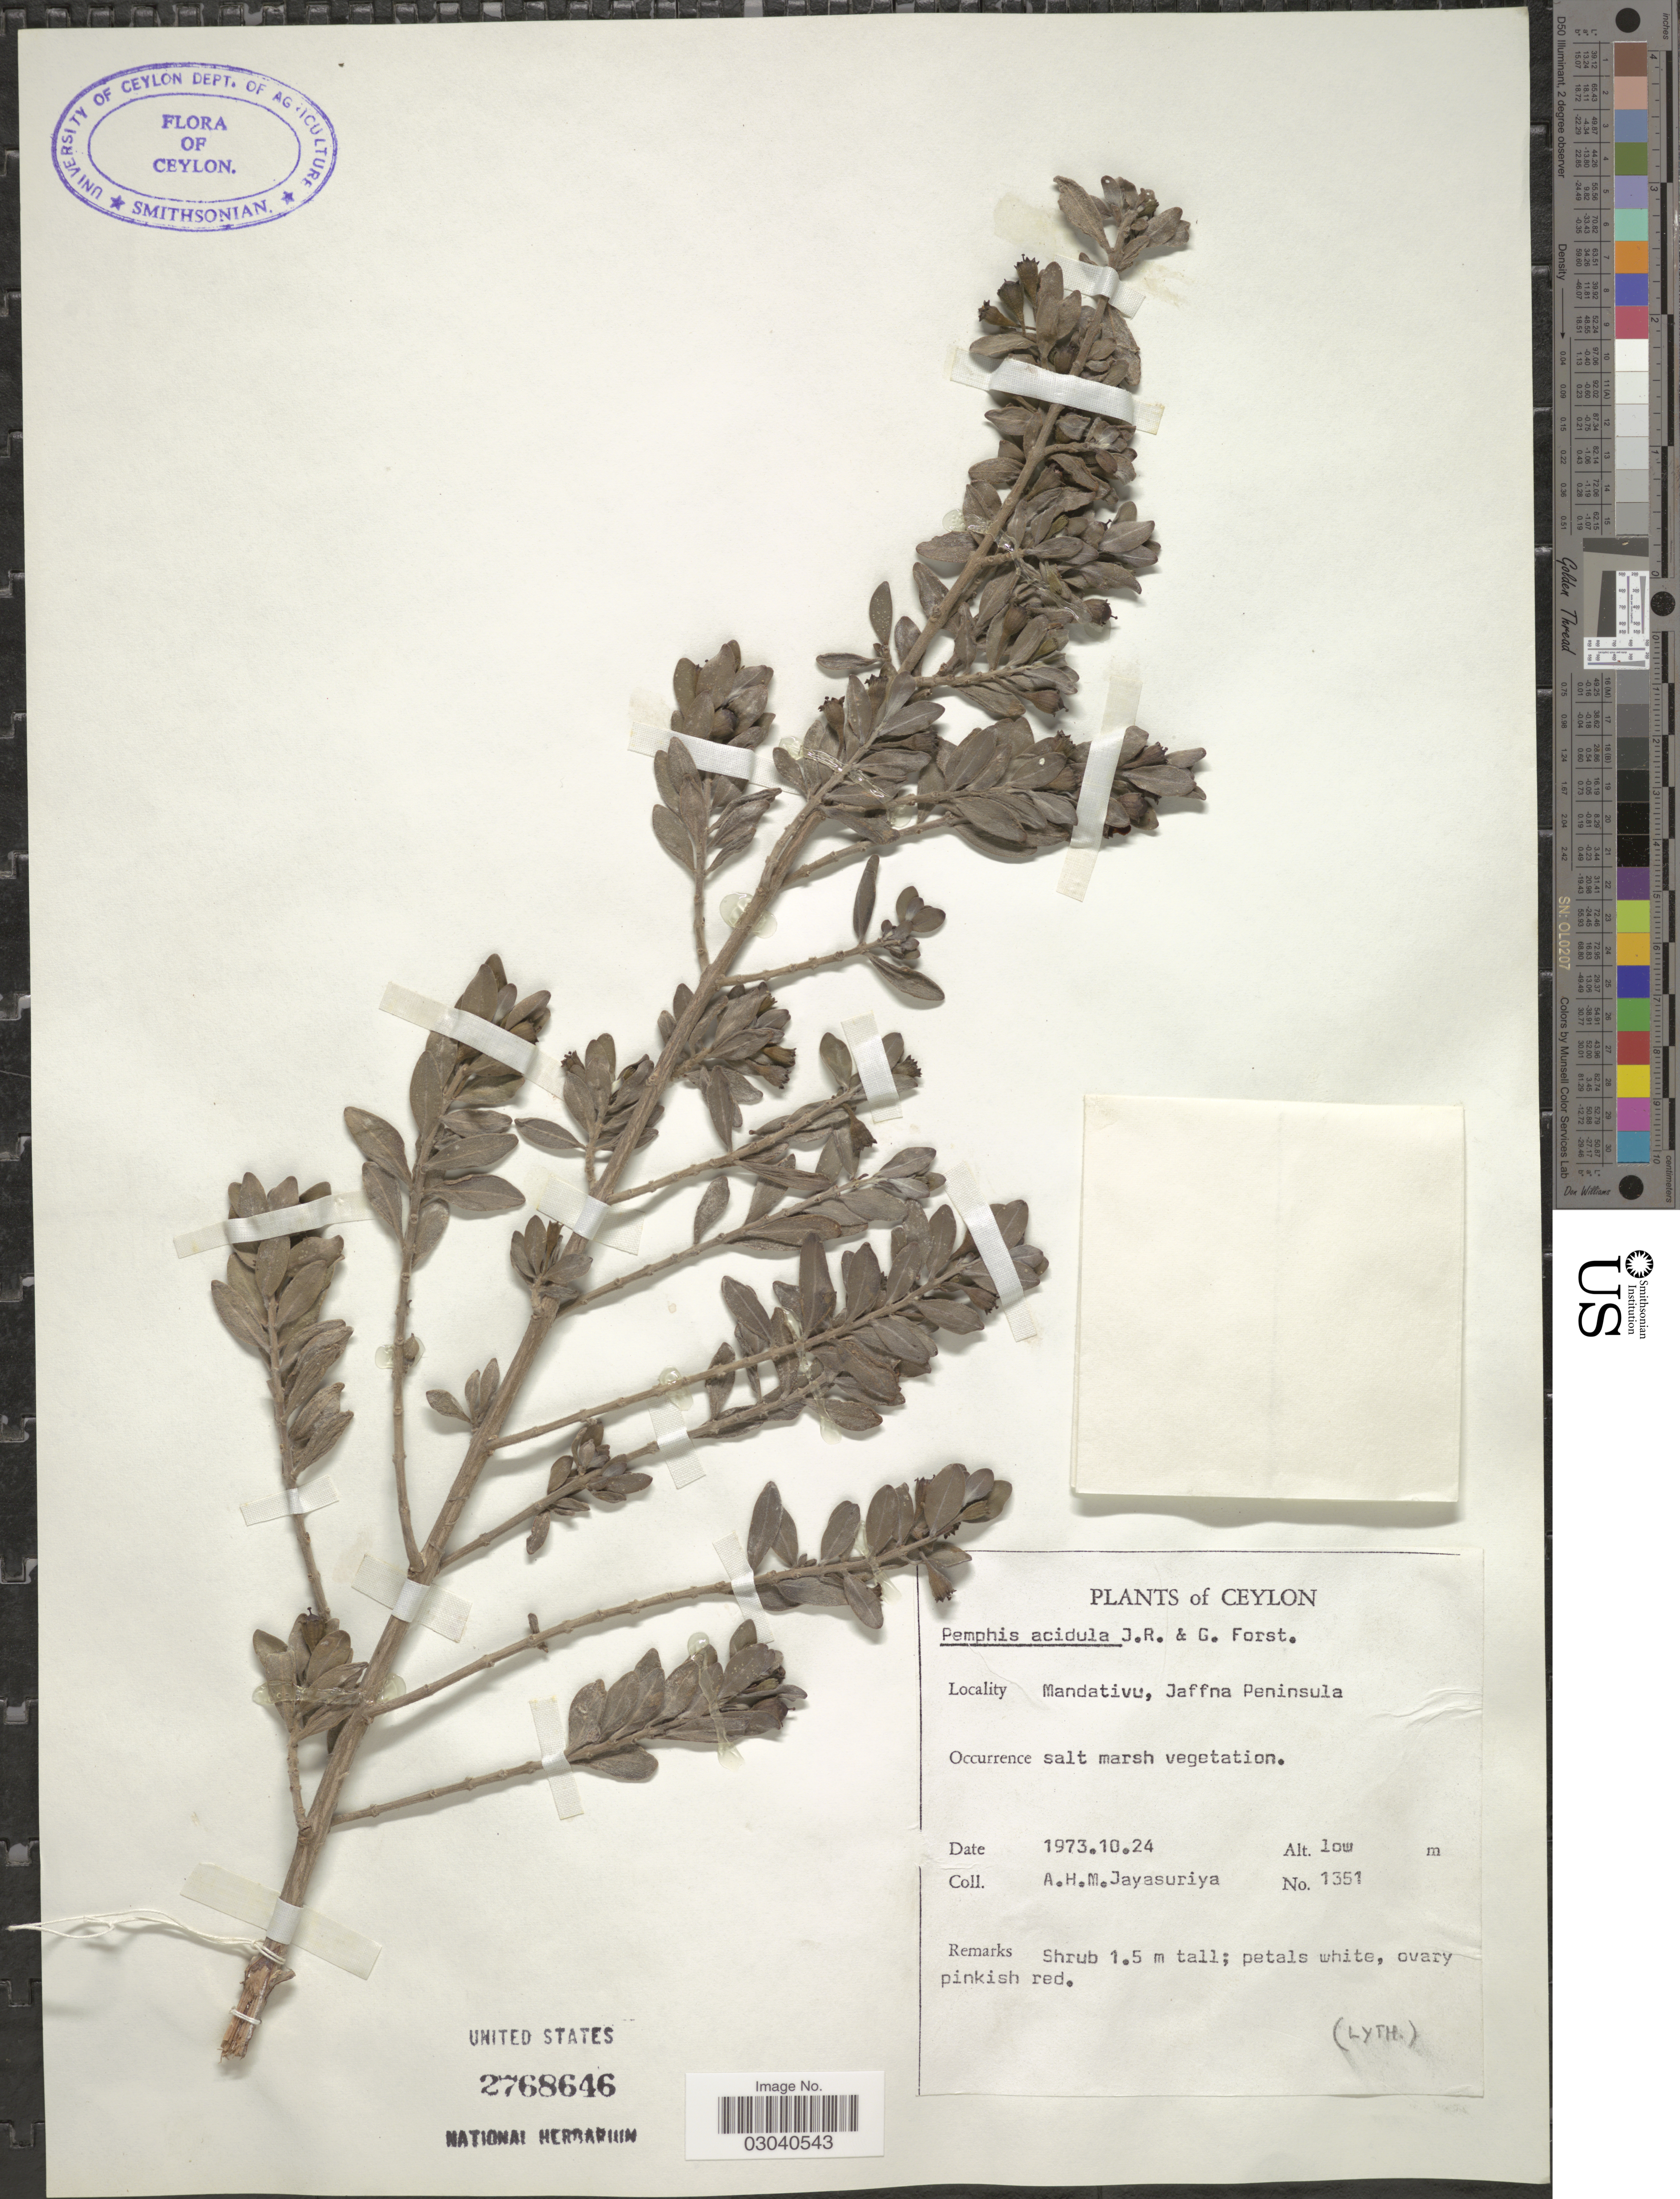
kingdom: Plantae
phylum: Tracheophyta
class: Magnoliopsida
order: Myrtales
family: Lythraceae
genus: Pemphis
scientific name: Pemphis acidula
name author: J.R. Forst. & G. Forst.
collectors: A. H. Jayasuriya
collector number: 1351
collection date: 1973-10-24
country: Sri Lanka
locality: Ceylon. Mandativu, Jaffna Peninsula.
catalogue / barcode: US 2768646